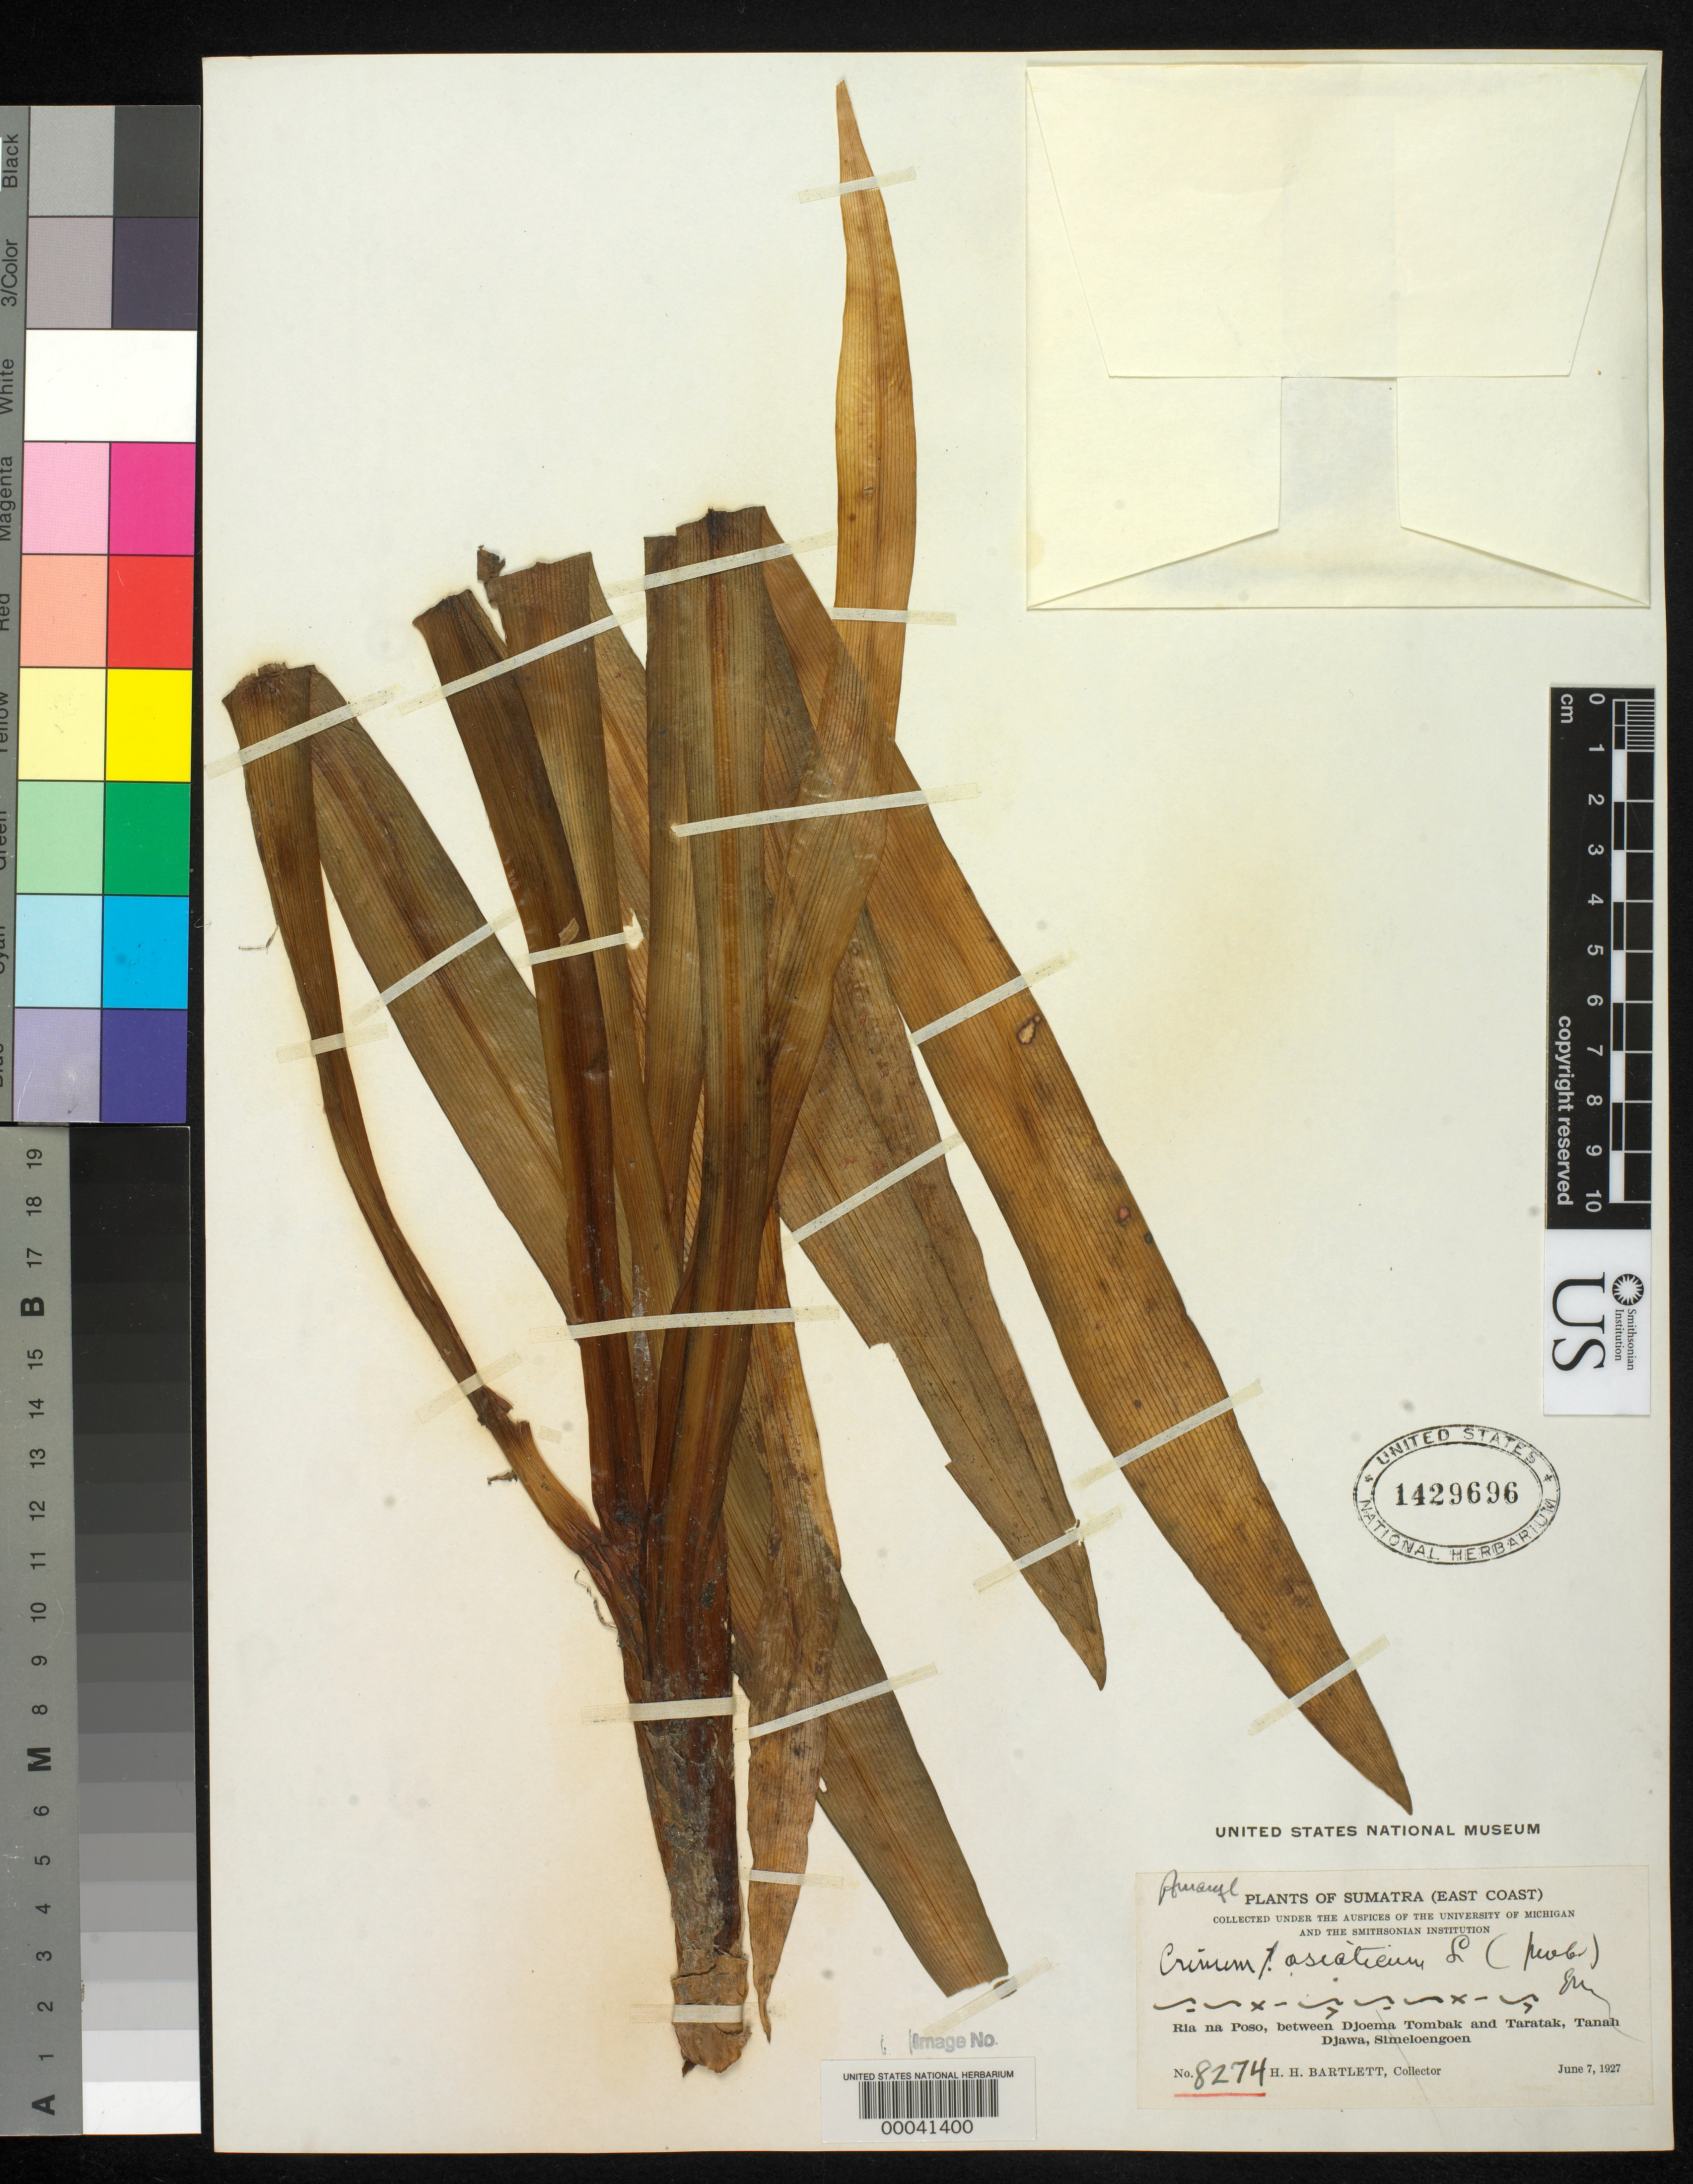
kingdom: Plantae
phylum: Tracheophyta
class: Liliopsida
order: Asparagales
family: Amaryllidaceae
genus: Crinum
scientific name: Crinum asiaticum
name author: L.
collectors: H. H. Bartlett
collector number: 8274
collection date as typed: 07 Jun 1927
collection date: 1927-06-07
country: Indonesia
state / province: Maluku (?)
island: Amboina ?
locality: Sumatra is, ria na poso, between djoema tombak and taratak, tanah djawa, simeloengoen. [island recorded as amboina but locality suggests island is sumatra (sumatera utara).] [Moluccas ?]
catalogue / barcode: US 1429696